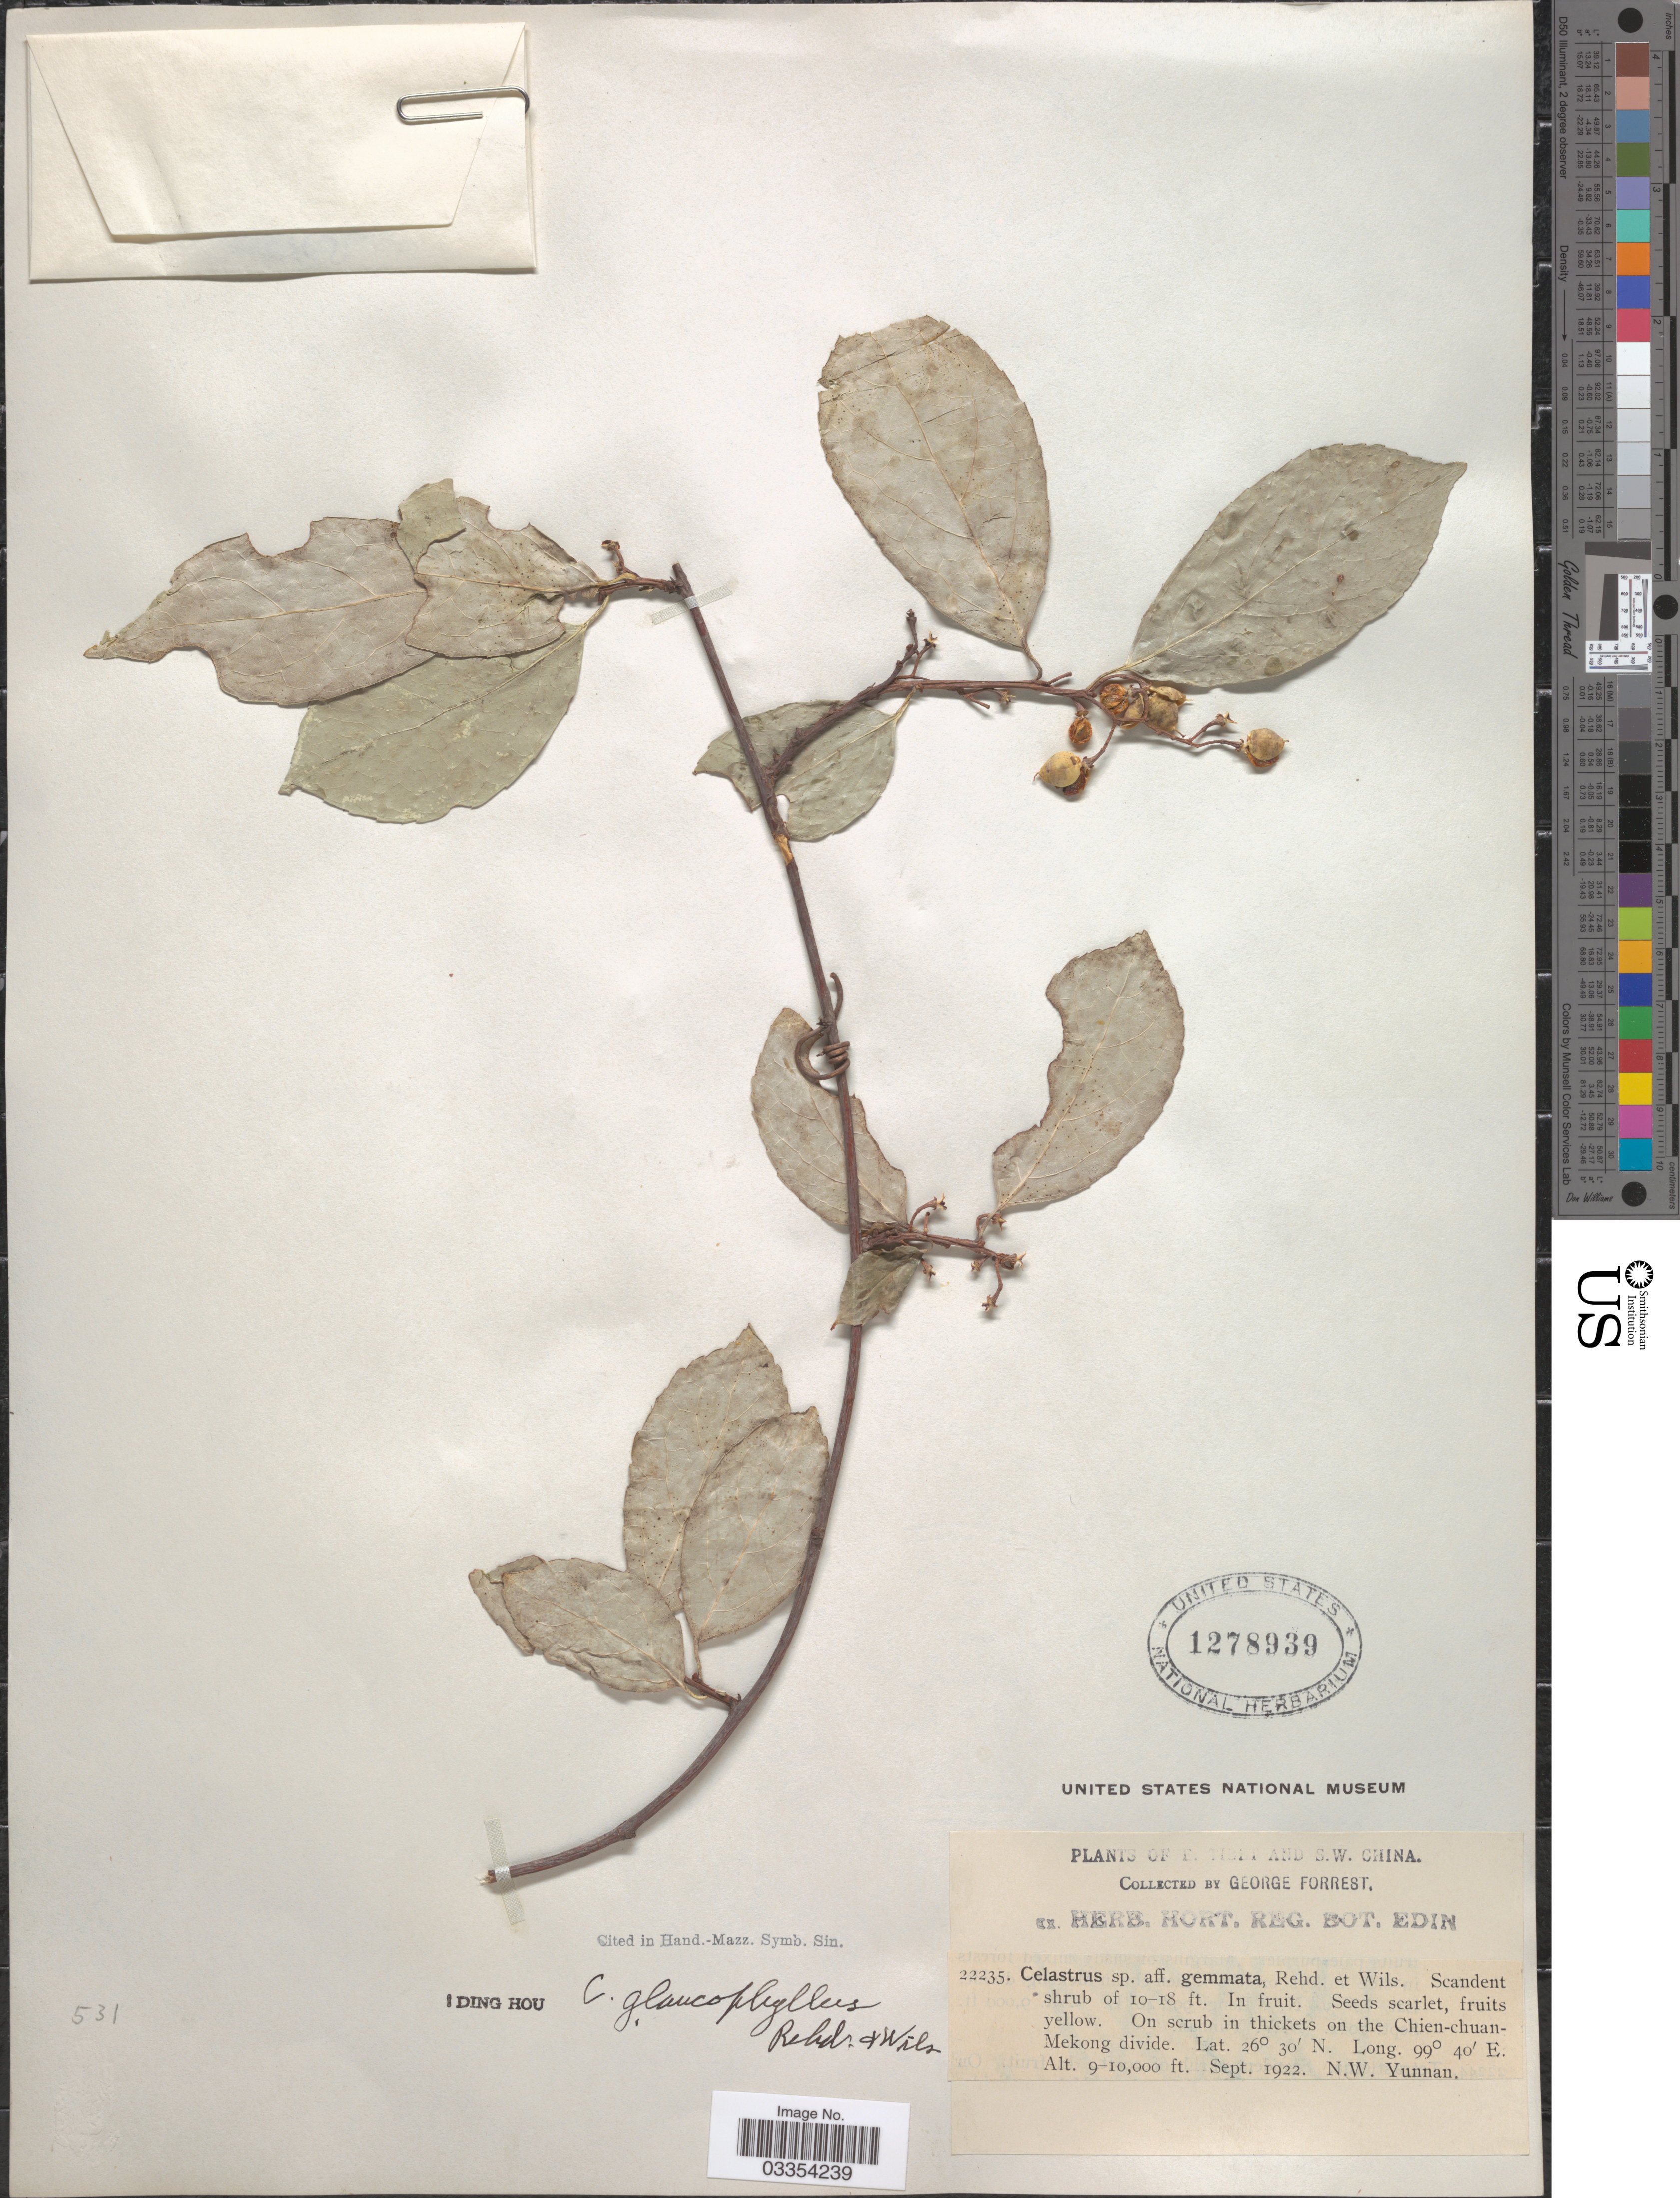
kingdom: Plantae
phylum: Tracheophyta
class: Magnoliopsida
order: Celastrales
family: Celastraceae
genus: Celastrus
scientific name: Celastrus glaucophyllus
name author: Rehder & E.H. Wilson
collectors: G. Forrest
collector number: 22235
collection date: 1922-09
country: China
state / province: Yunnan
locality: E. Tibet and S.W. China. On scrub in thickets on the Chien-chuan-Mekong divide. N.W. Yunnan.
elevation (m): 2743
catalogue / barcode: US 1278939